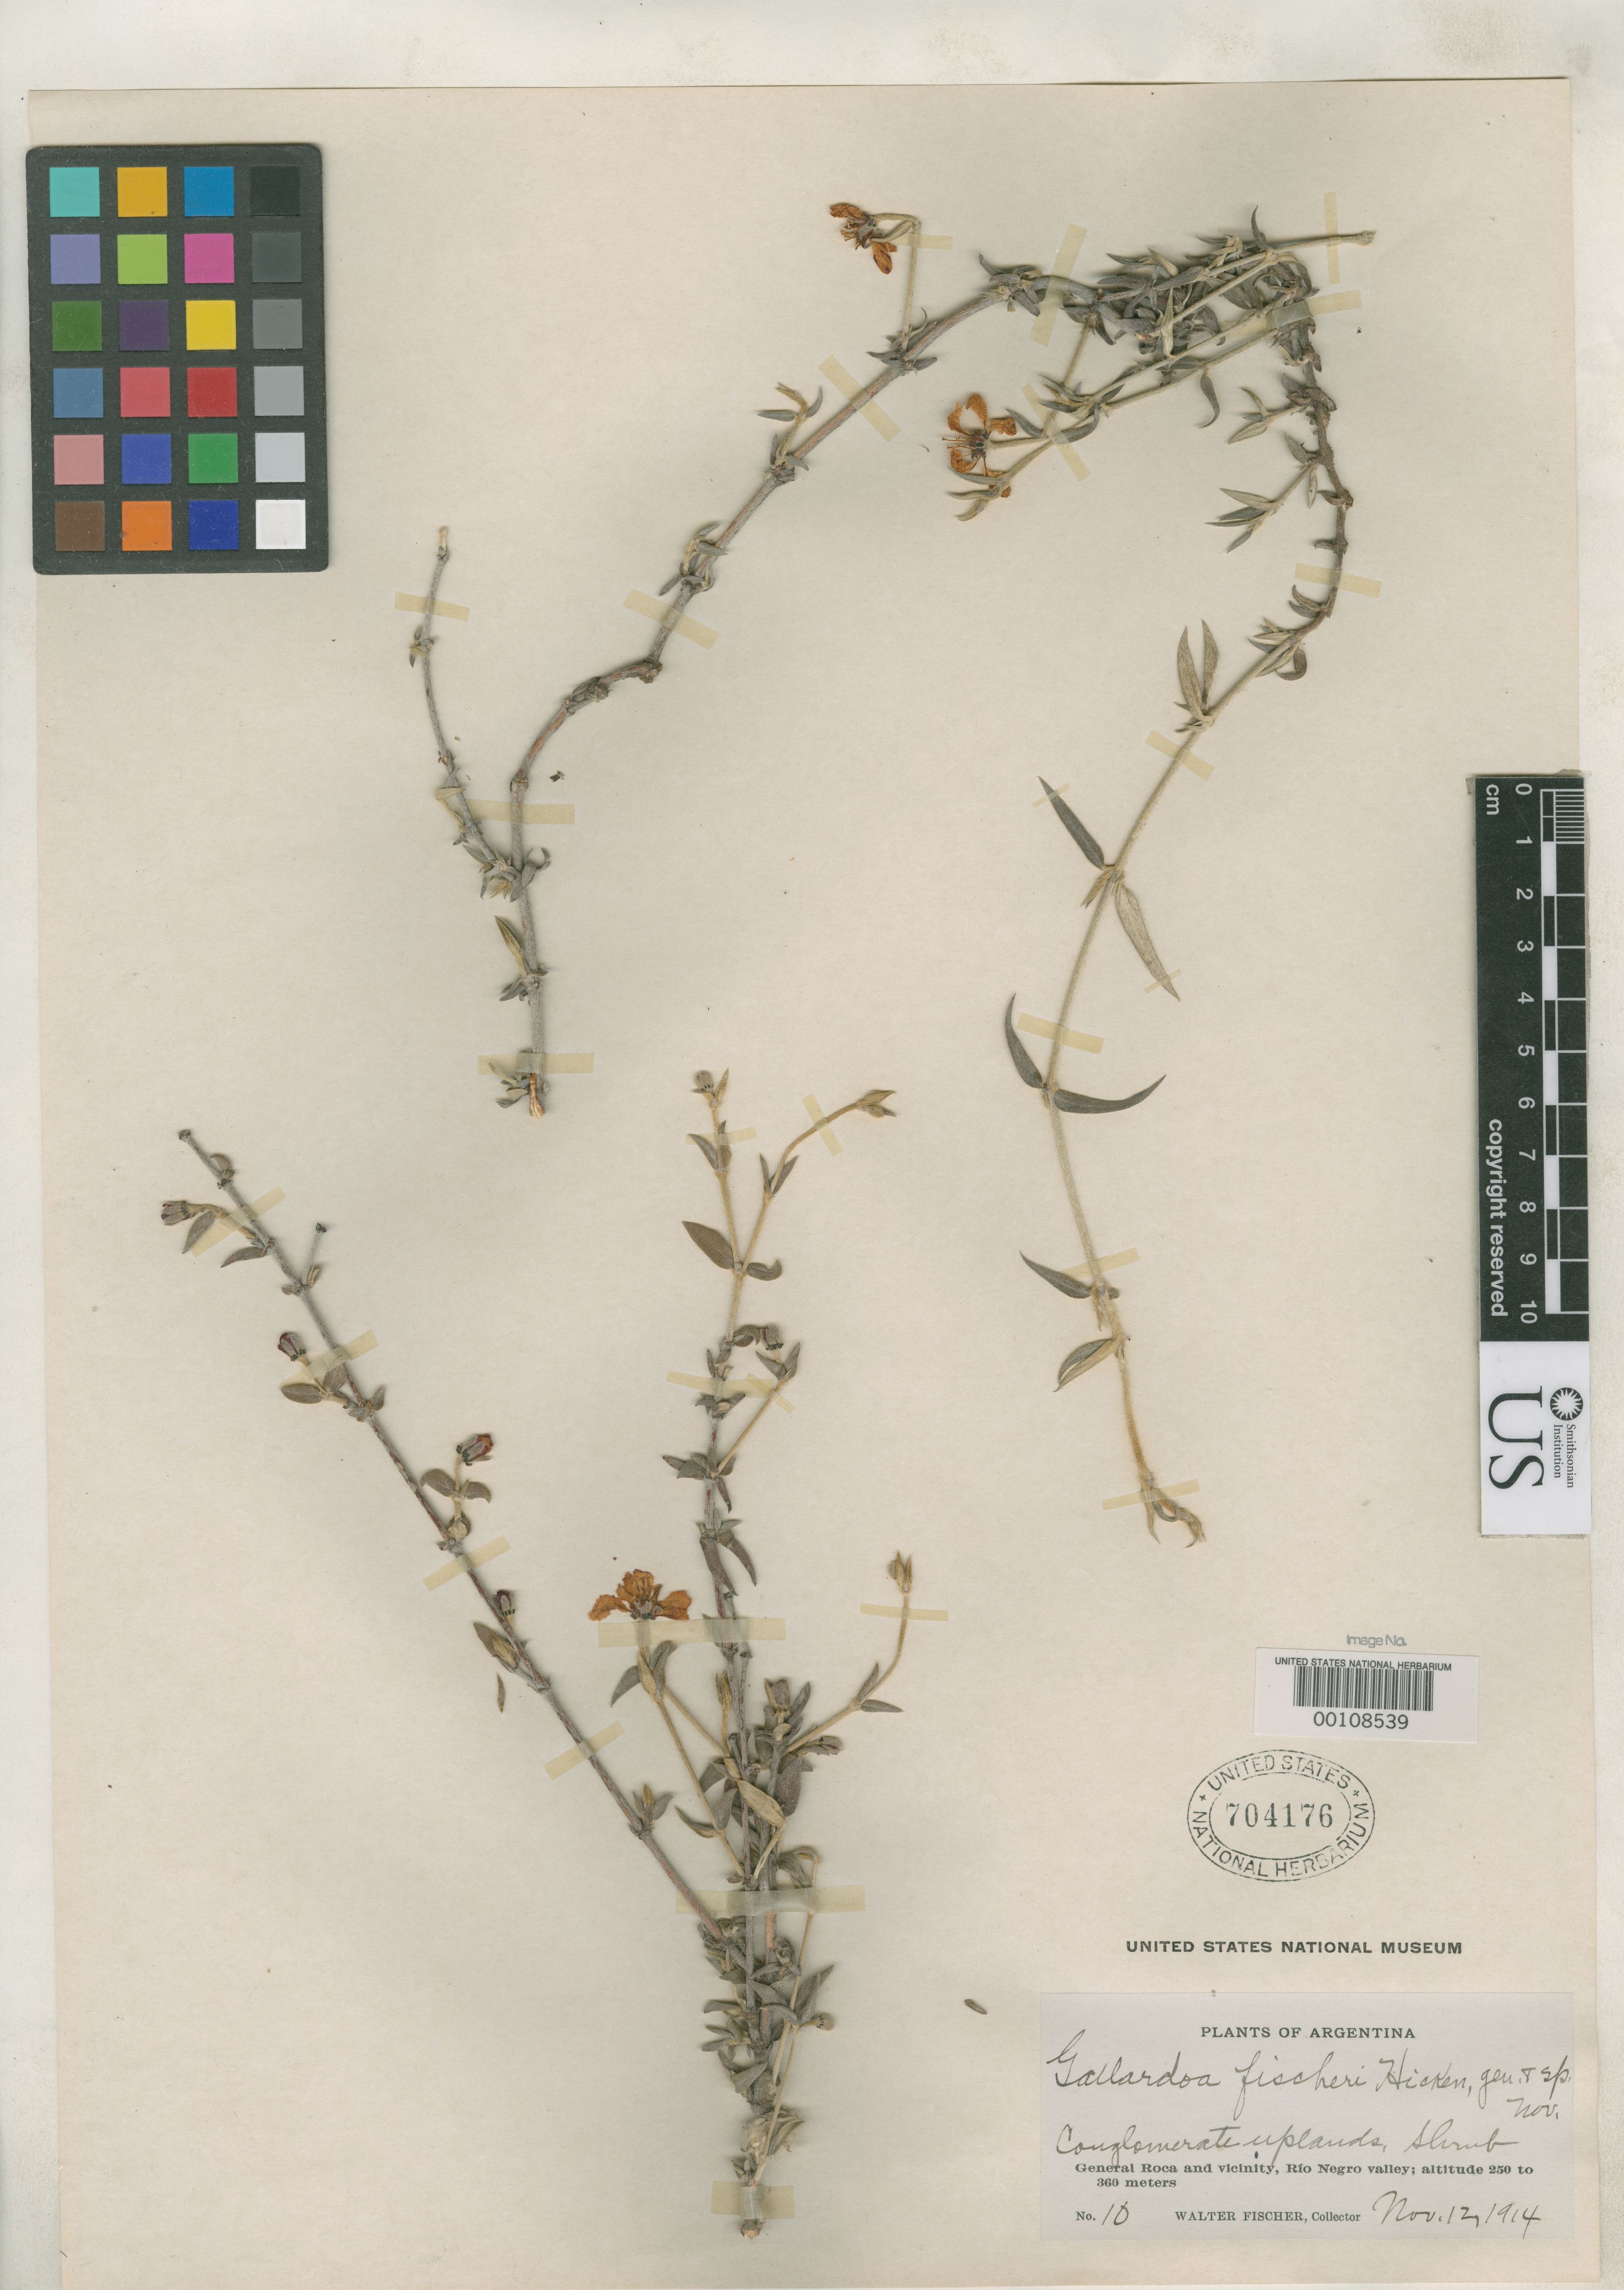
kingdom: Plantae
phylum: Tracheophyta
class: Magnoliopsida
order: Malpighiales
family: Malpighiaceae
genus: Gallardoa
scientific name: Gallardoa fischeri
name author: Hicken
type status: Type Collection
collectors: W. Fischer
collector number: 10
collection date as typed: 12 Nov 1914 to 29 Dec 1914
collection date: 1914-11-12/1914-12-29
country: Argentina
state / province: Río Negro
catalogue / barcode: US 704176